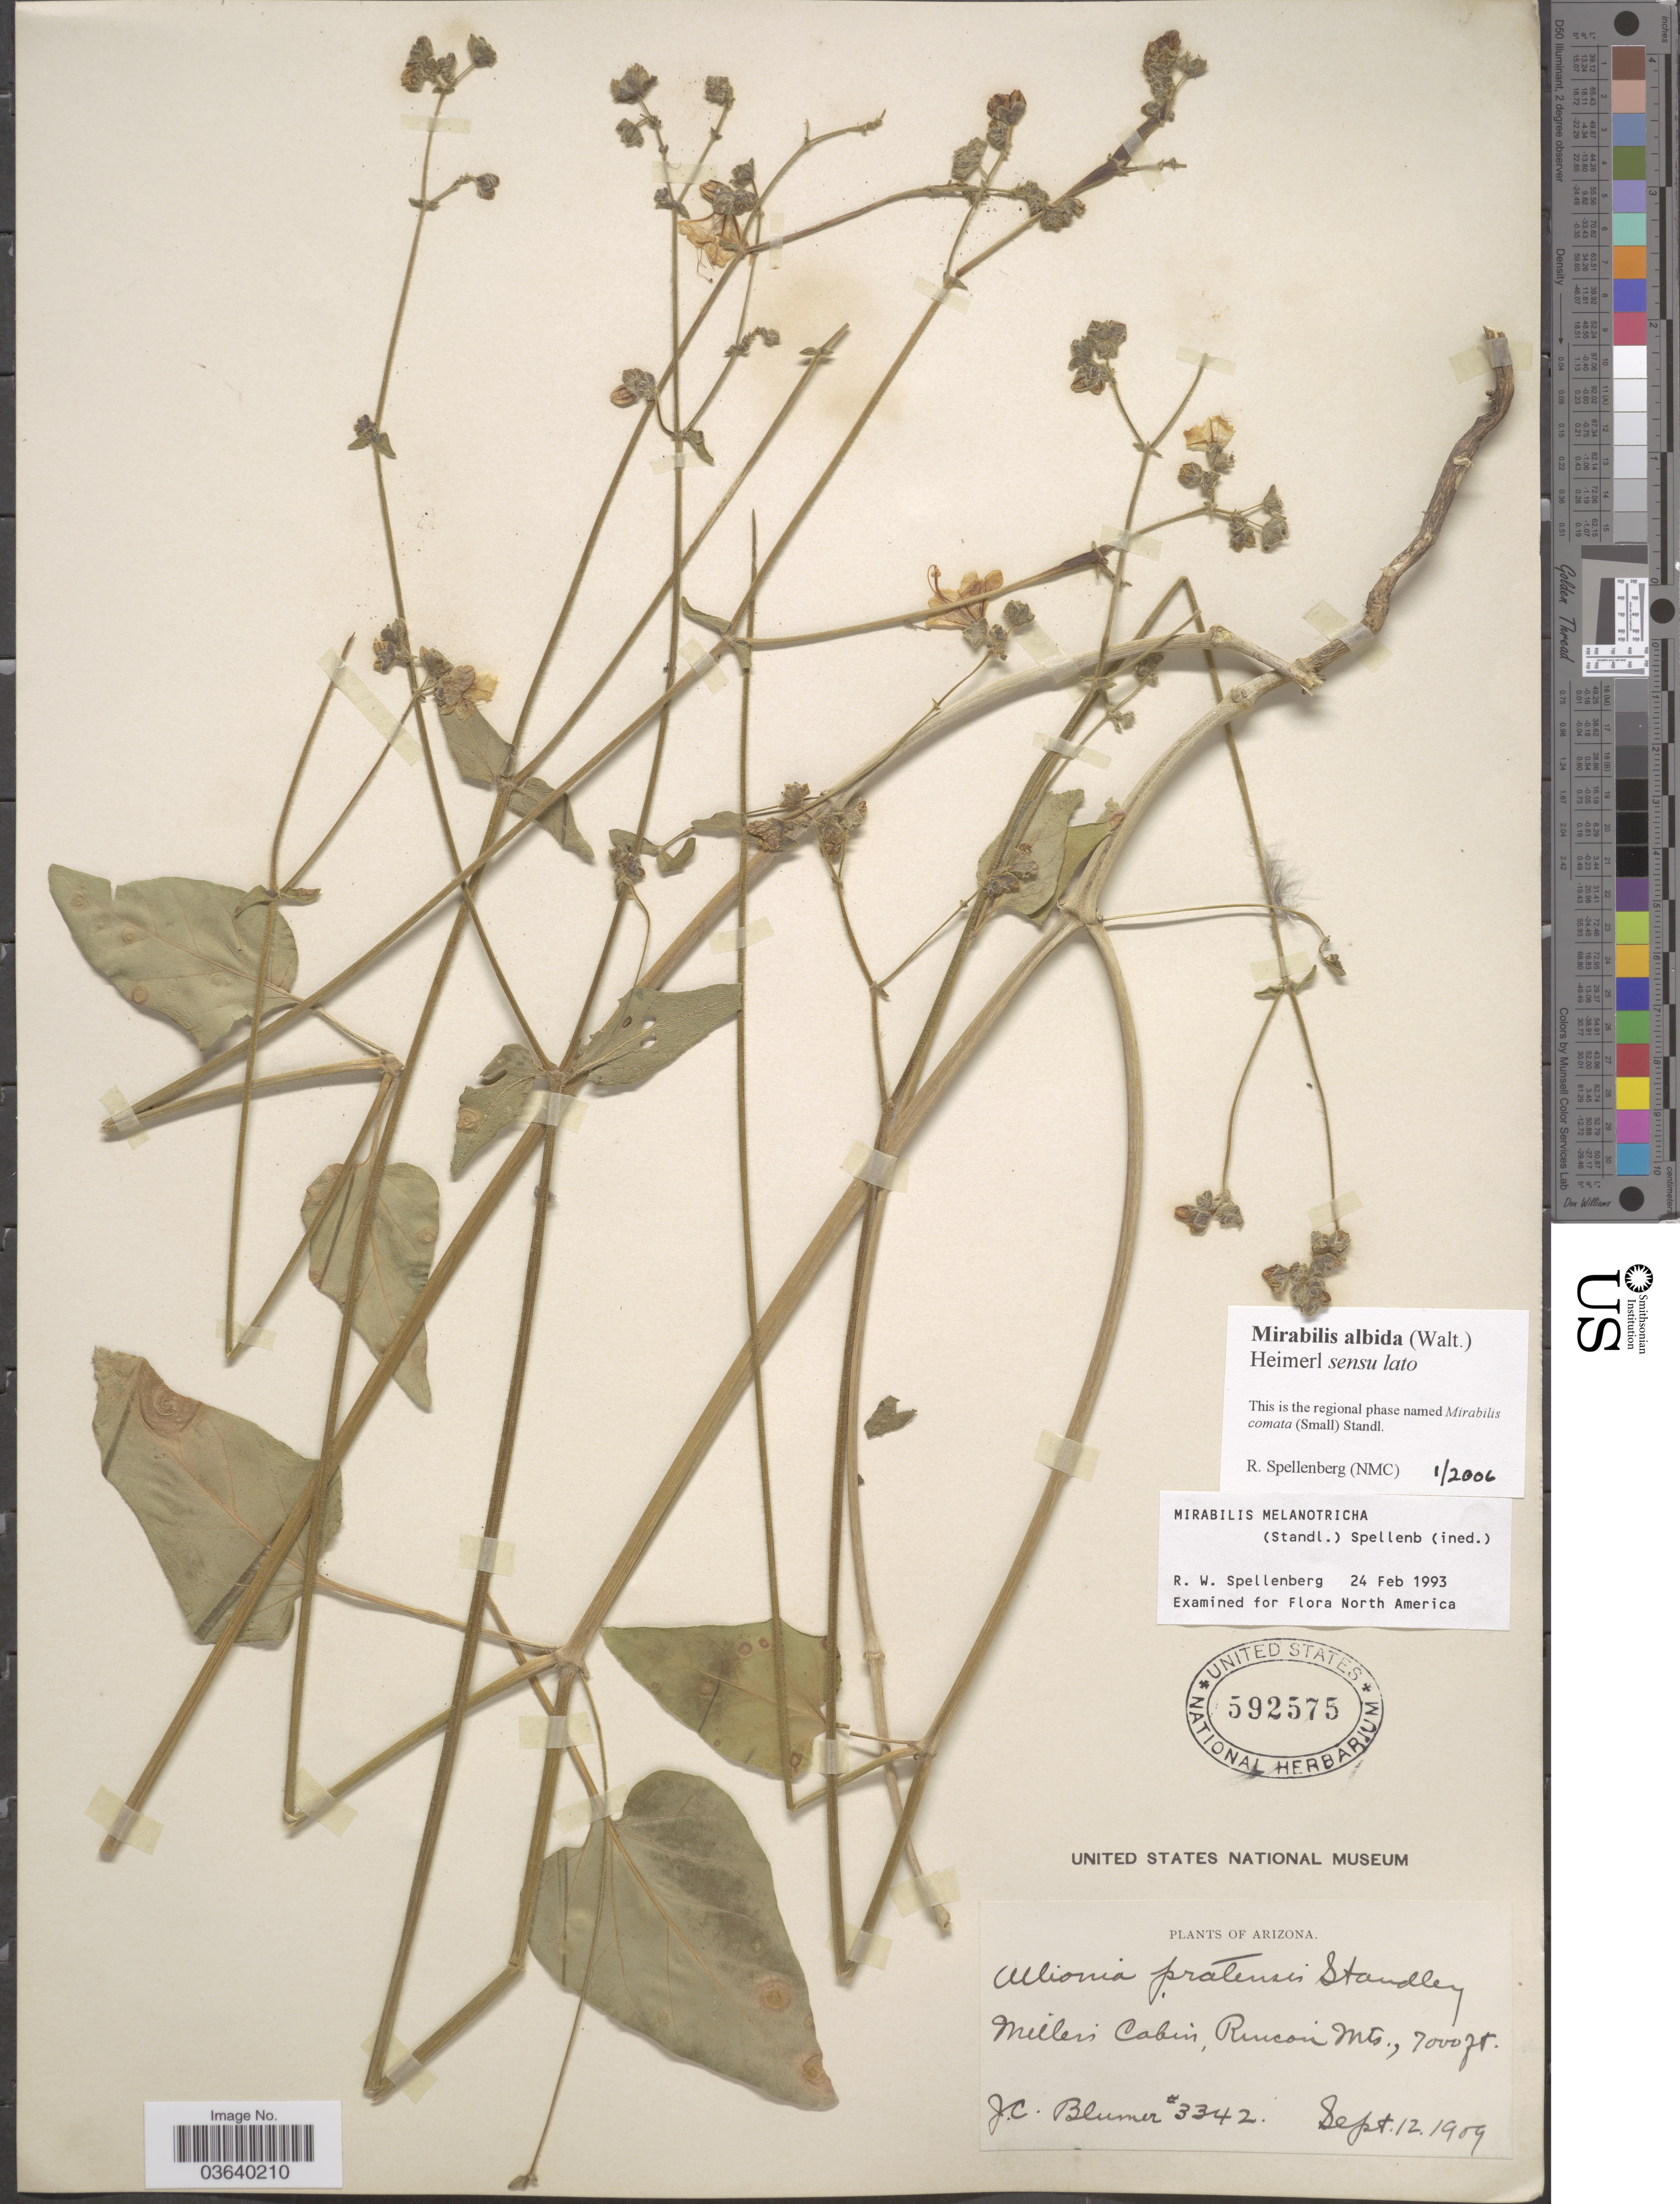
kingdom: Plantae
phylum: Tracheophyta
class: Magnoliopsida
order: Caryophyllales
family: Nyctaginaceae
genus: Mirabilis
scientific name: Mirabilis albida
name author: (Walter) Heimerl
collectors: J. C. Blumer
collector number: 3342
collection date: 1909-09-12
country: United States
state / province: Arizona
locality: Miller's Cabin, Rincon Mts.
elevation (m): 2134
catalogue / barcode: US 592575